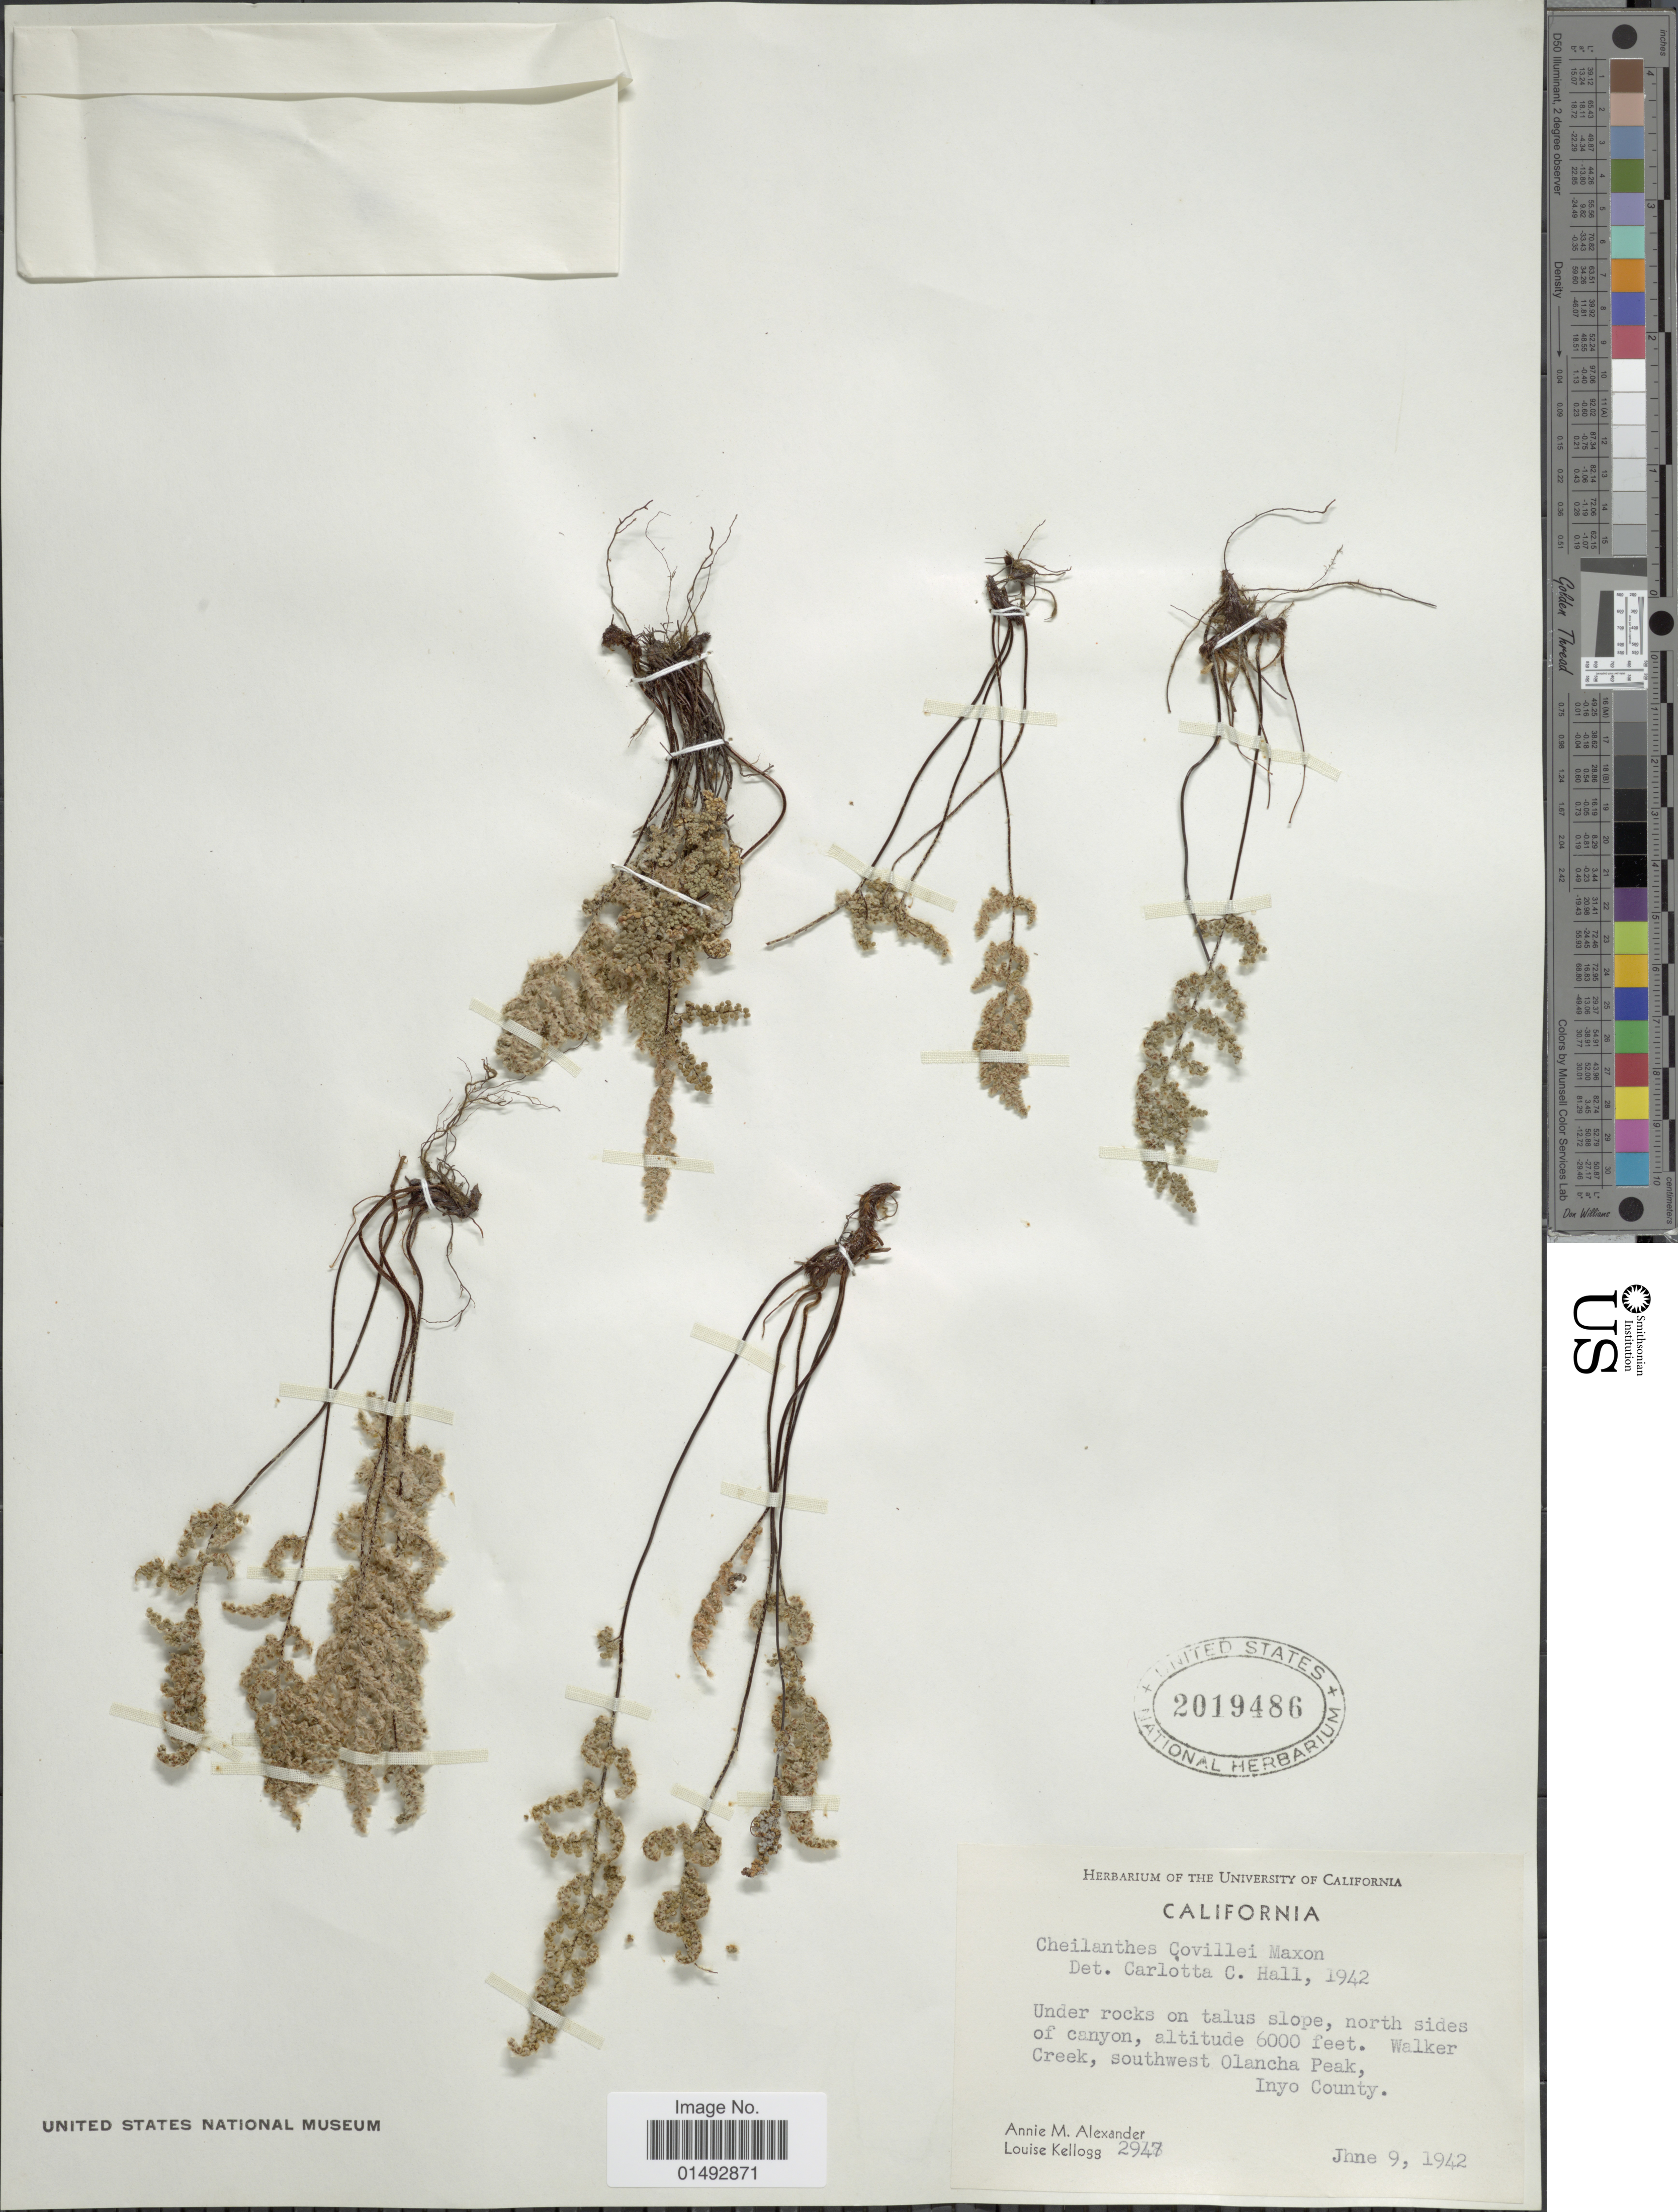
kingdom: Plantae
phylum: Tracheophyta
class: Polypodiopsida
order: Polypodiales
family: Pteridaceae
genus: Myriopteris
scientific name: Myriopteris covillei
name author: (Maxon) Á. Löve & D. Löve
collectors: A. M. Alexander & L. Kellogg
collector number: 2947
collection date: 1942-06-09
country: United States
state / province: California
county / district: Inyo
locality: Under rocks on talus slope, north sides of canyon. Walker Creek, southwest Olancha Peak, Inyo County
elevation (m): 1829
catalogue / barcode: US 2019486